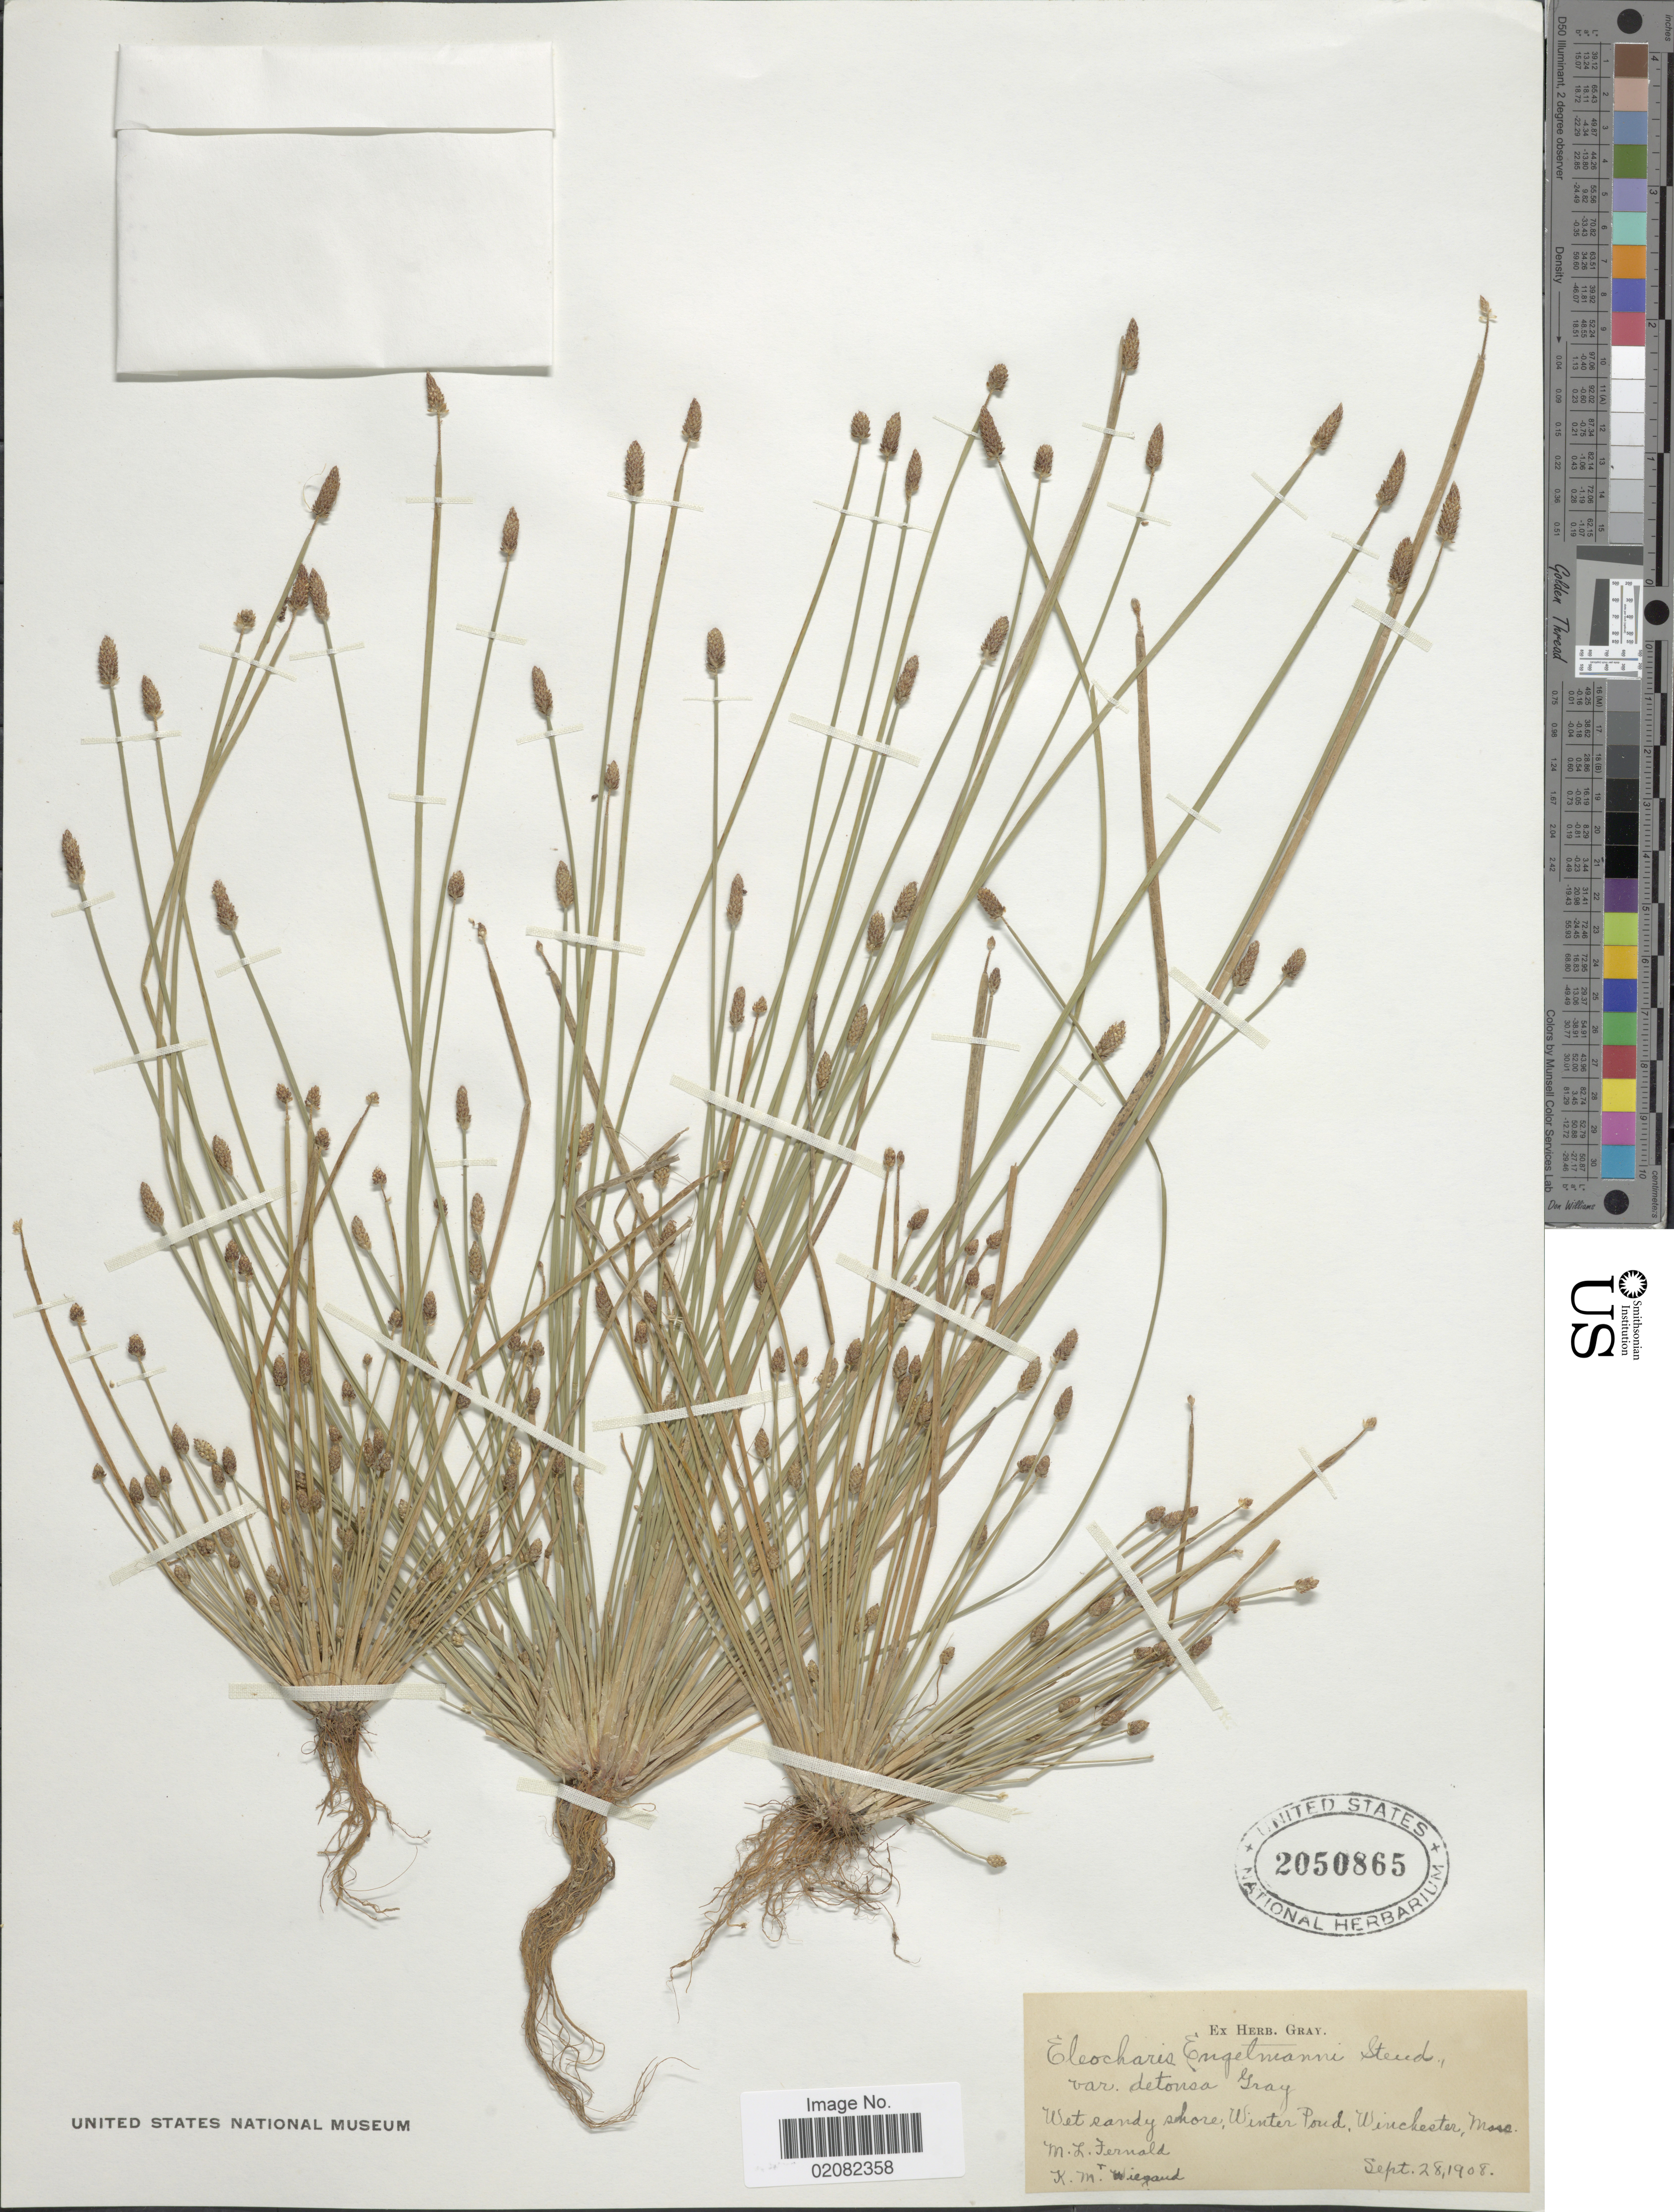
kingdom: Plantae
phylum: Tracheophyta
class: Liliopsida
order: Poales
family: Cyperaceae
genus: Eleocharis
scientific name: Eleocharis engelmannii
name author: Steud.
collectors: M. L. Fernald & K. M. Wiegand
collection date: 1908-09-28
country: United States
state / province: Massachusetts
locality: Wet sandy shore, Winter Pond, Winchester, Mass.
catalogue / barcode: US 2050865